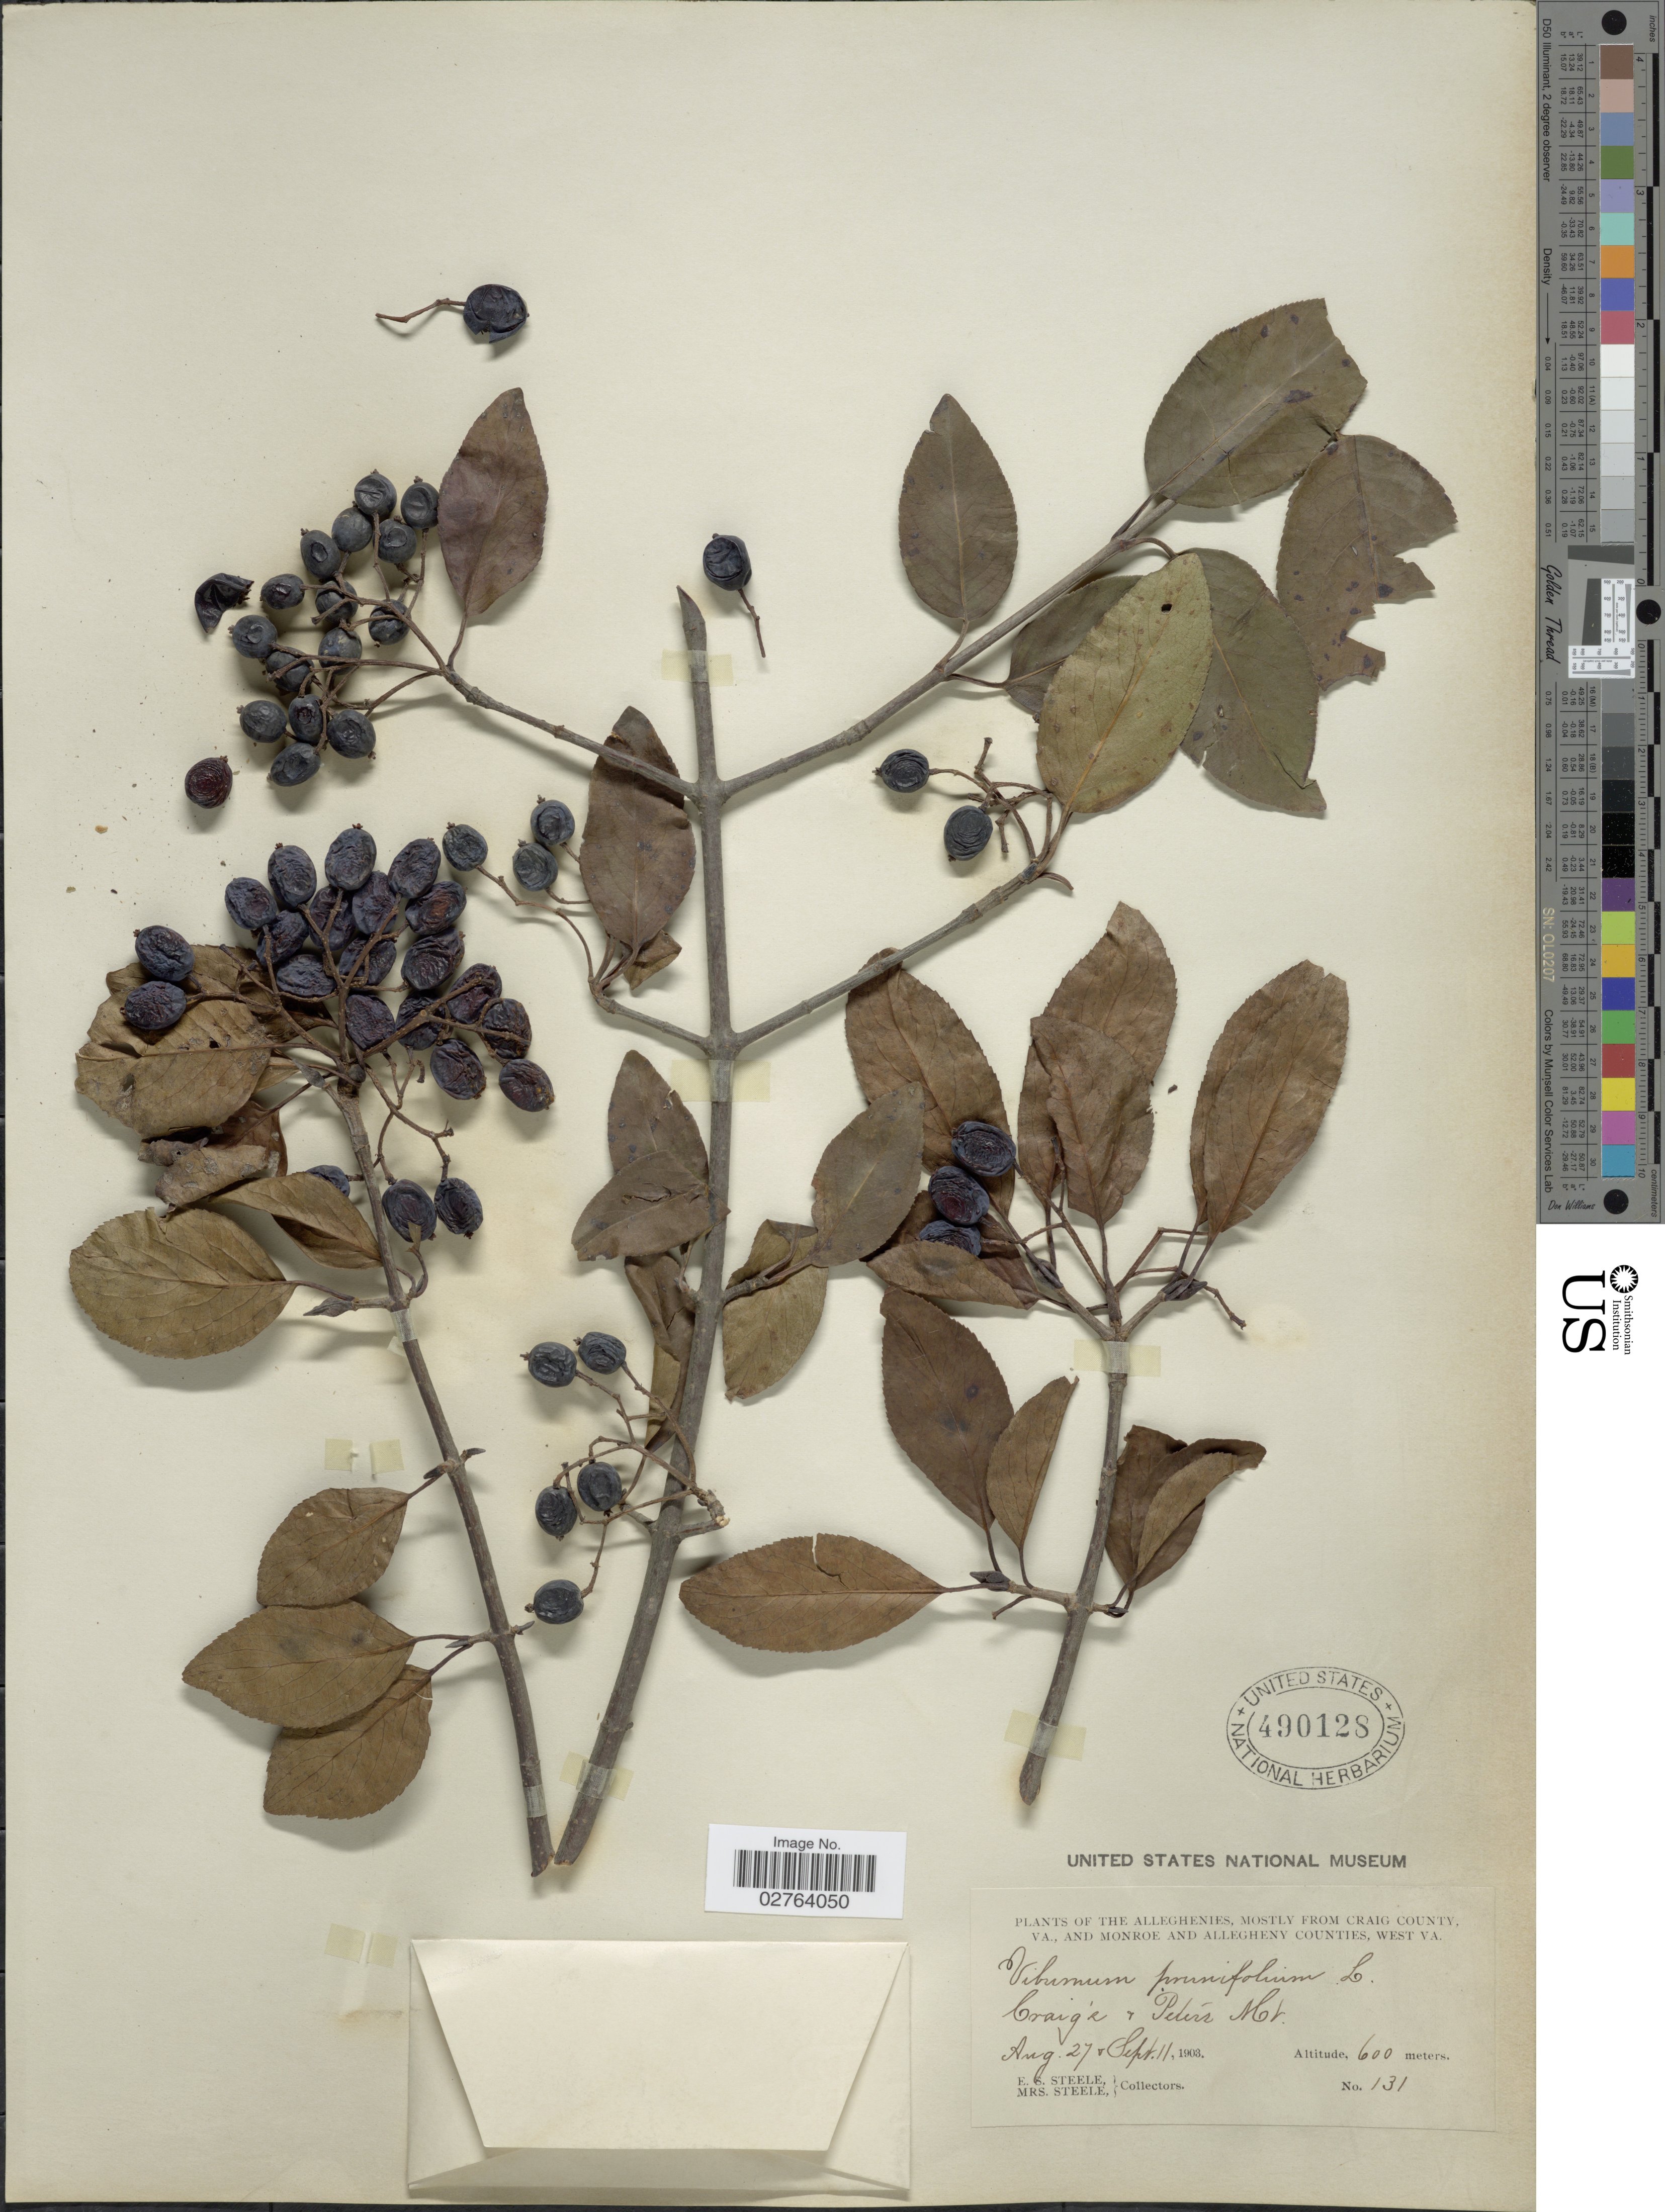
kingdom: Plantae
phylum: Tracheophyta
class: Magnoliopsida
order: Dipsacales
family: Viburnaceae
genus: Viburnum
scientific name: Viburnum prunifolium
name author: L.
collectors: E. Steele & Mrs. E. S. Steele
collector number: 131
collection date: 1903-08-27/1903-09-11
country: United States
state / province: Virginia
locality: The Alleghenies, mostly from Craig County, VA., and Monroe and Allegheny counties, West VA. Craig's & Peter's Mt.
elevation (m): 600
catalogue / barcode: US 490128